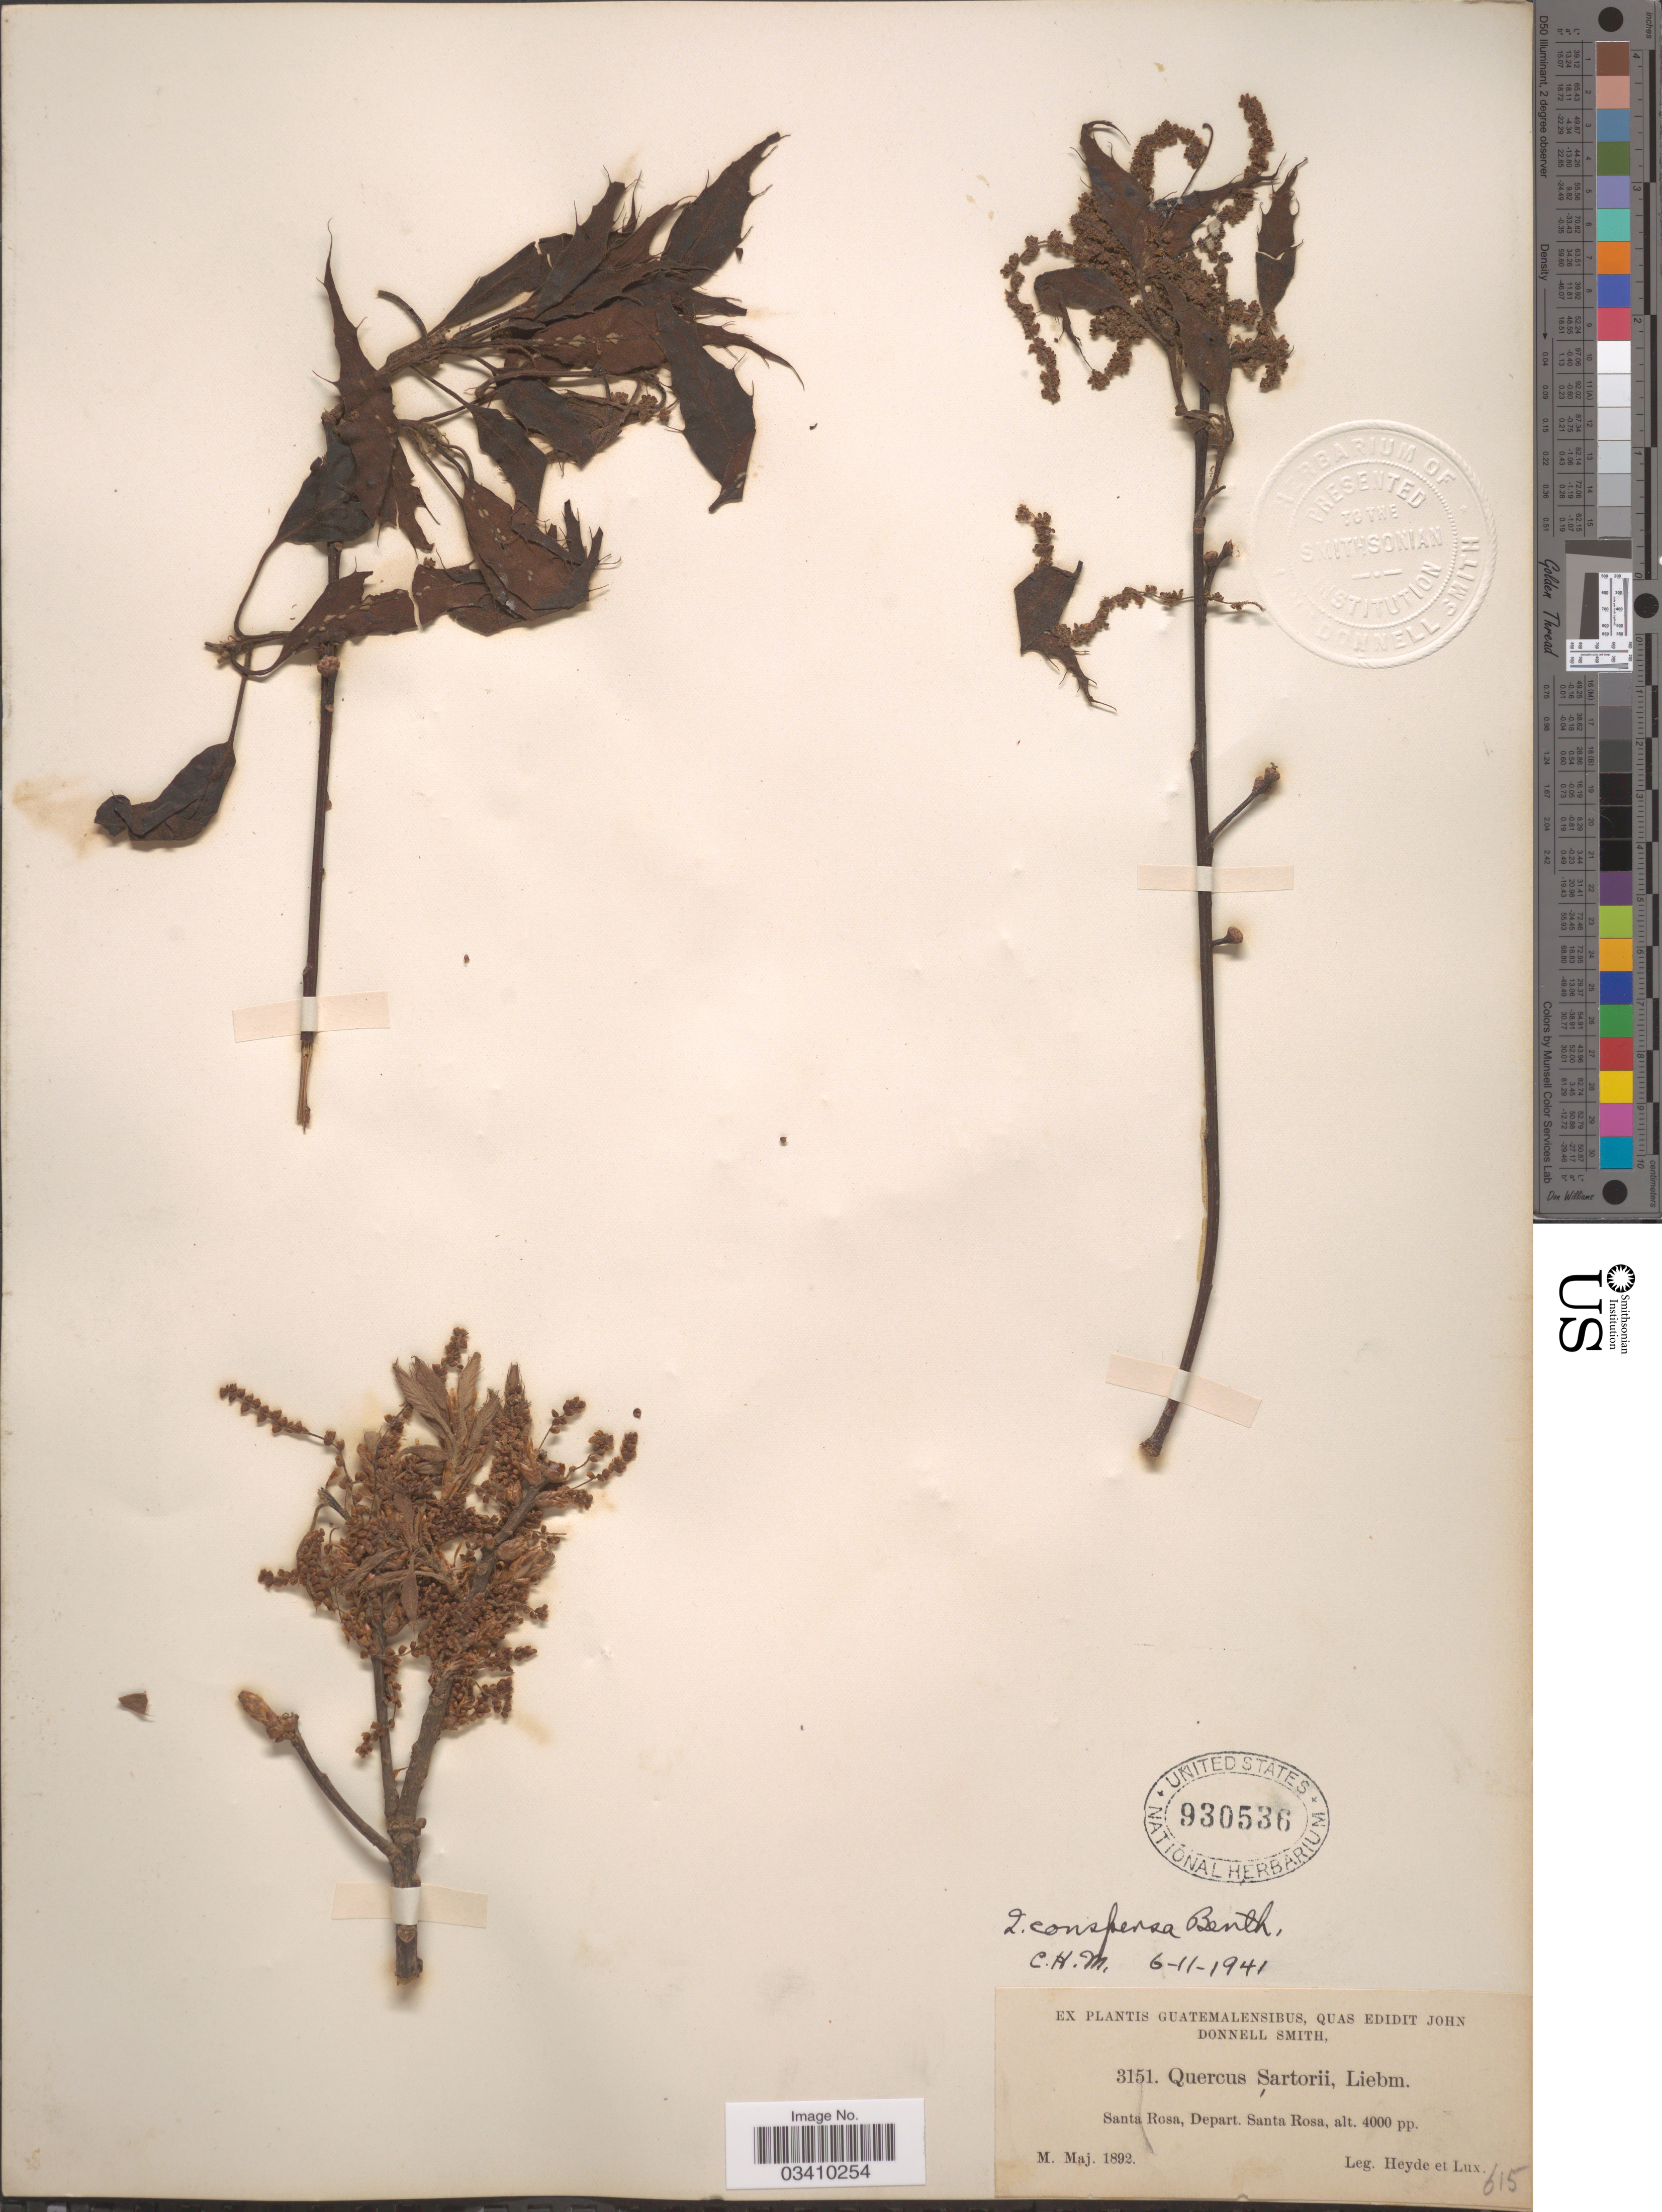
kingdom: Plantae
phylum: Tracheophyta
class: Magnoliopsida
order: Fagales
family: Fagaceae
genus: Quercus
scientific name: Quercus conspersa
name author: Benth.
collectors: Heyde & Lux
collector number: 3151/ 615?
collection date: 1892-05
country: Guatemala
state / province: Santa Rosa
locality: Depart. Santa Rosa.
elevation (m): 1219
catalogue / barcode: US 930536